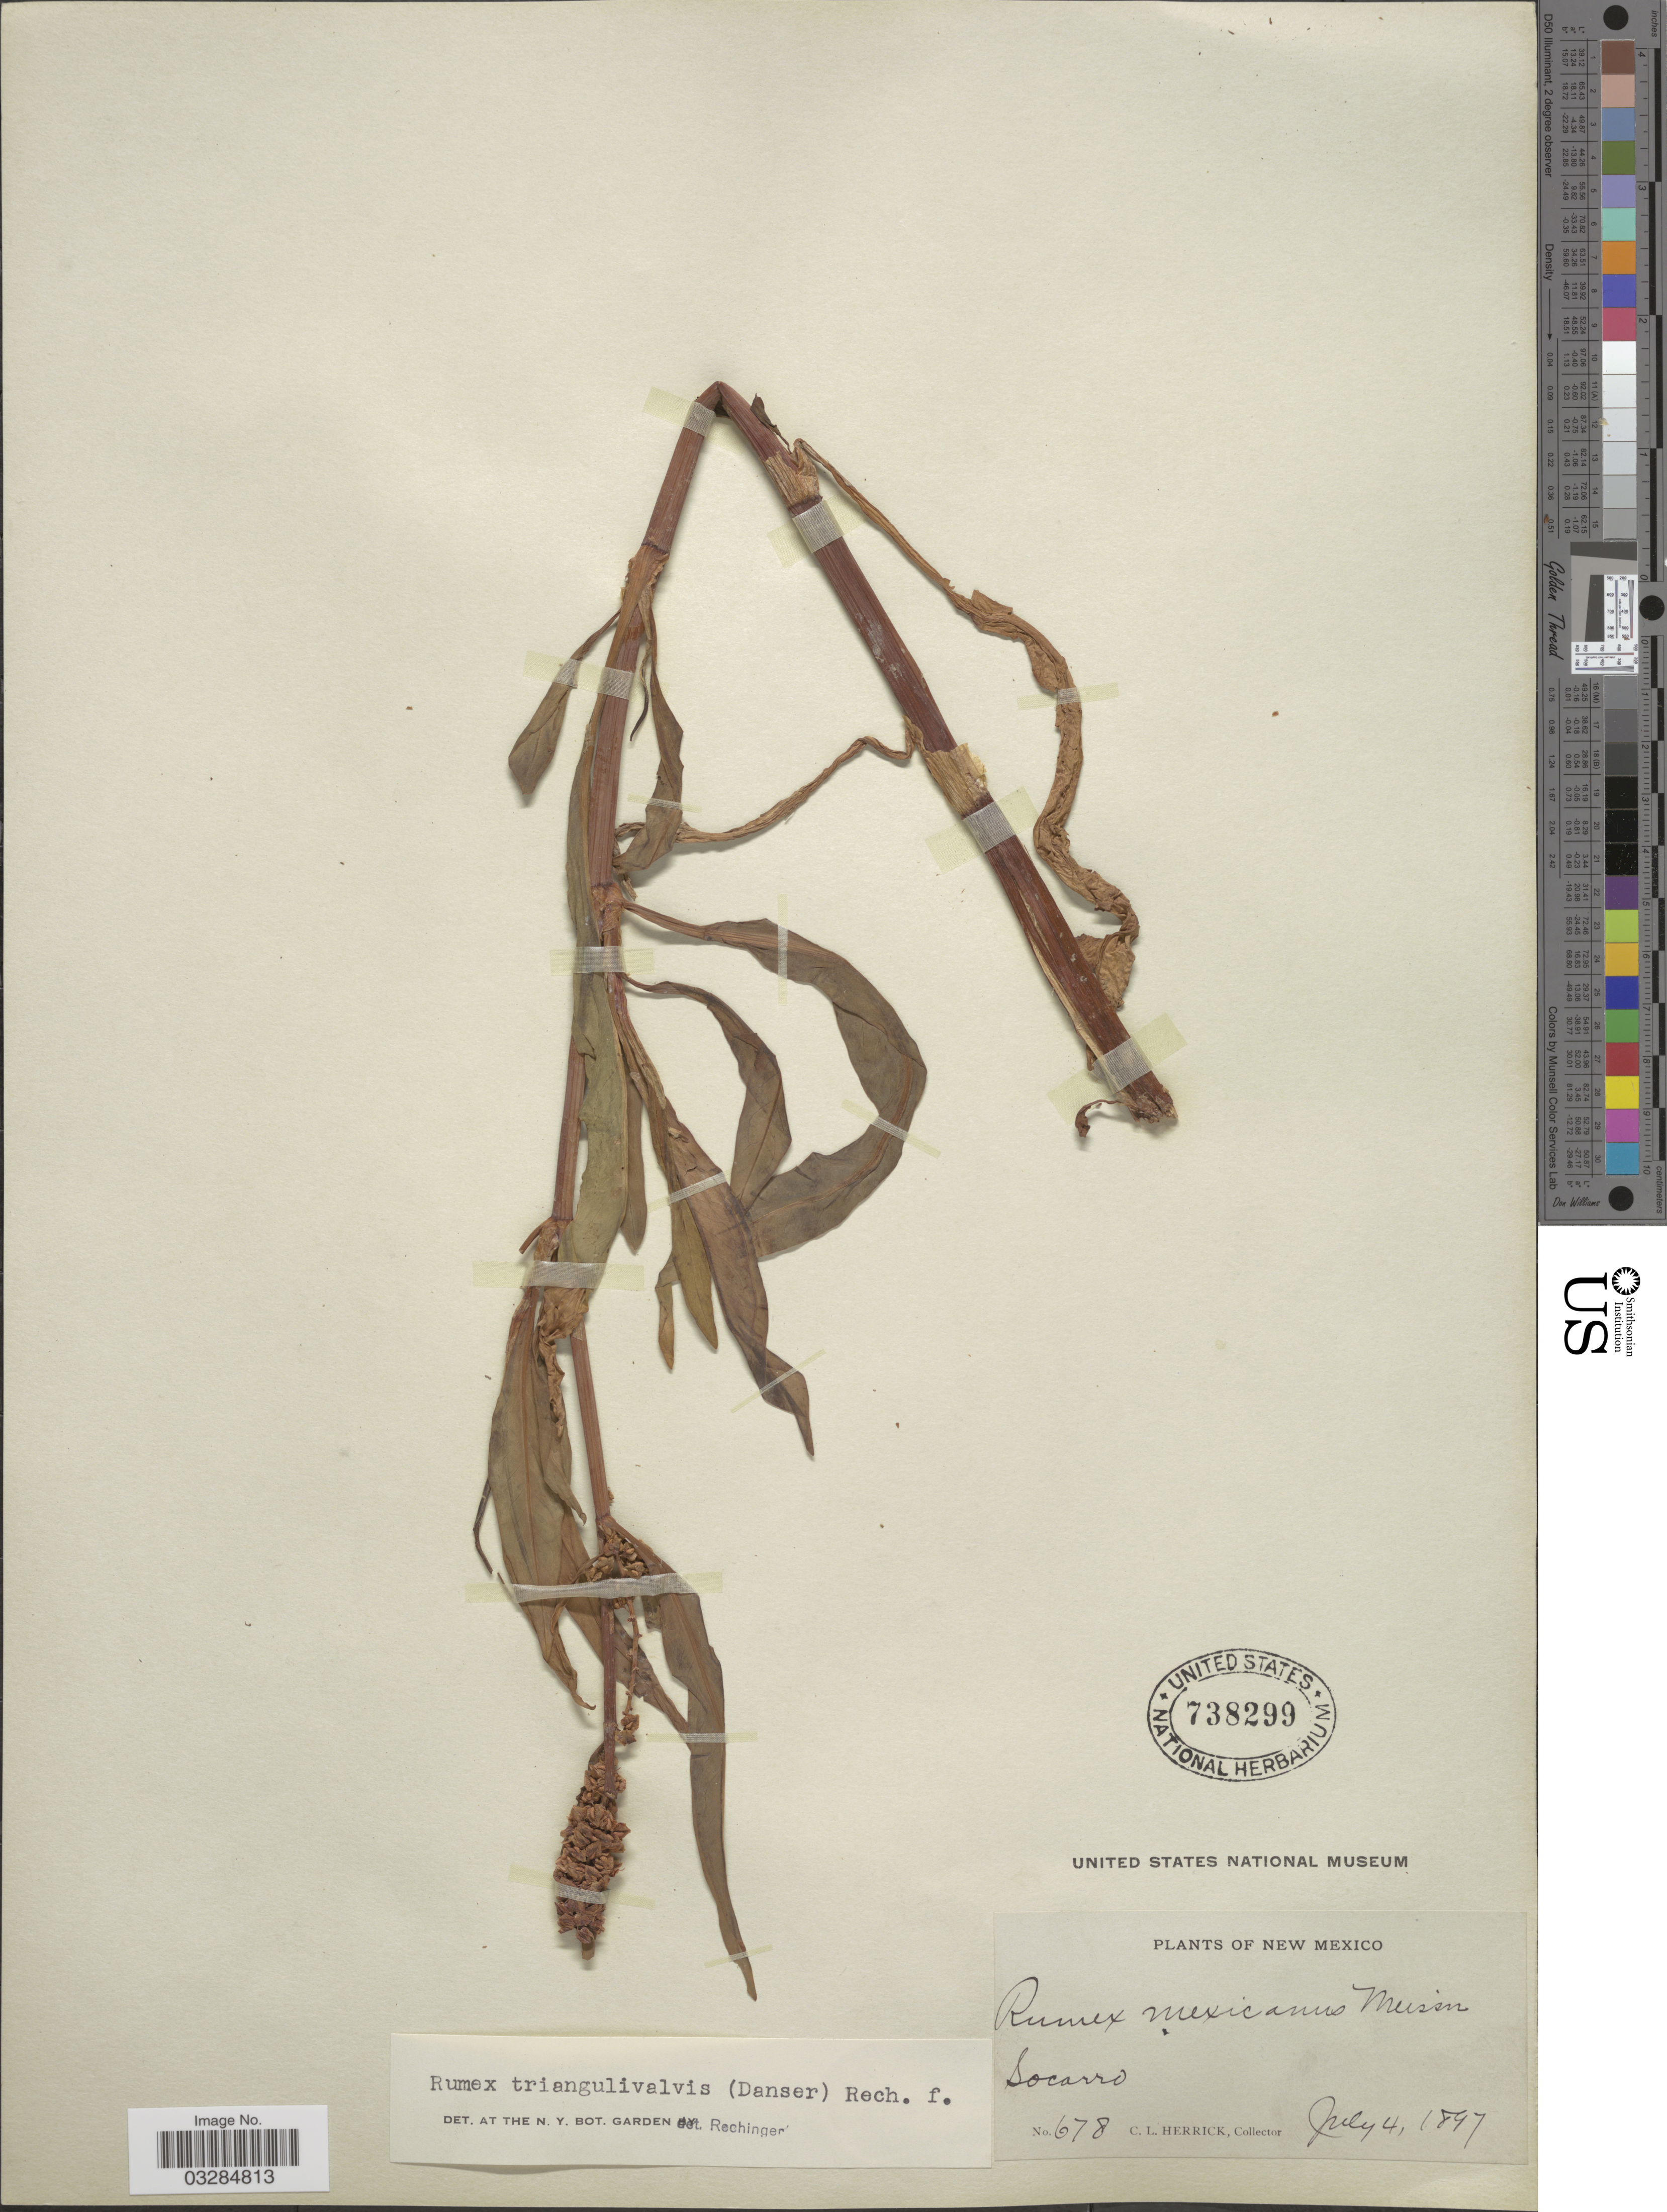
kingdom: Plantae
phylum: Tracheophyta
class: Magnoliopsida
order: Caryophyllales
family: Polygonaceae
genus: Rumex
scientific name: Rumex triangulivalvis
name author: (Danser) Rech. f.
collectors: C. Herrick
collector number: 678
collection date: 1897-07-04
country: United States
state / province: New Mexico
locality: Socorro.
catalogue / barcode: US 738299